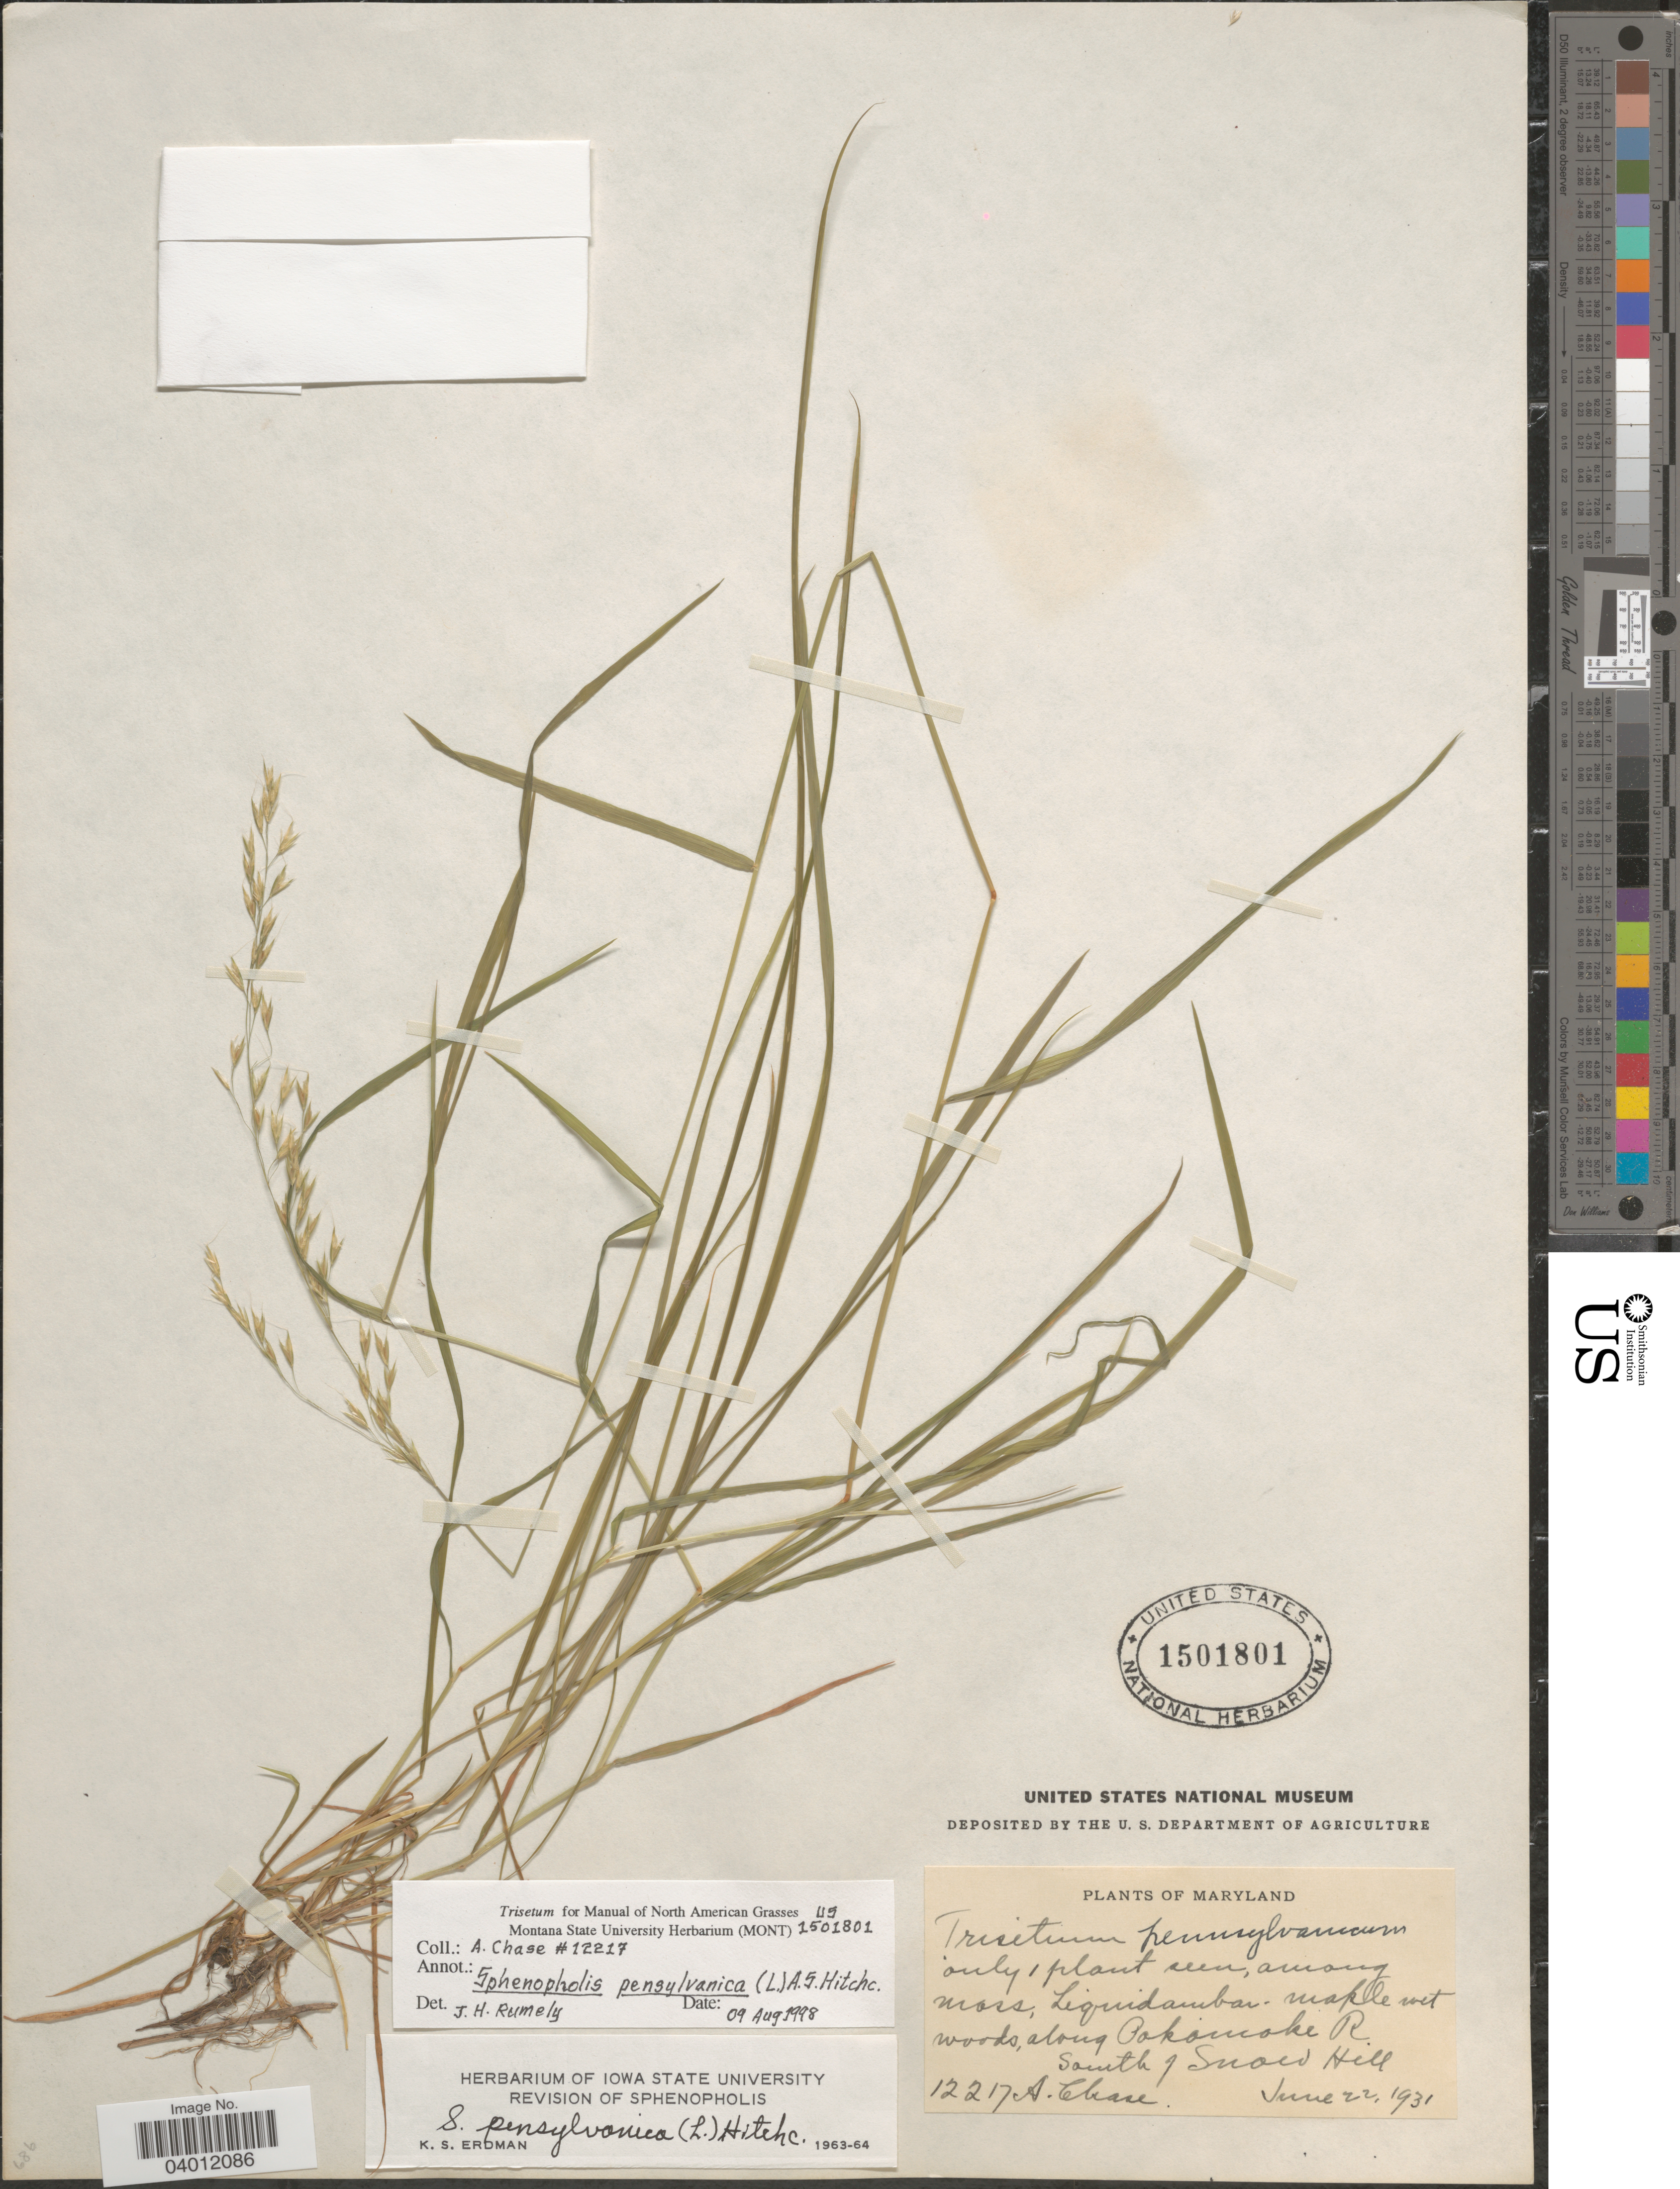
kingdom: Plantae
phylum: Tracheophyta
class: Liliopsida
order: Poales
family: Poaceae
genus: Sphenopholis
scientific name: Sphenopholis pensylvanica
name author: (L.) Hitchc.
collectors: A. Chase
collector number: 12217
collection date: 1931-06-22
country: United States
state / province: Maryland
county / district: Worcester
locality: Along Pokomoke R. South of Snow Hill.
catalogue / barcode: US 1501801